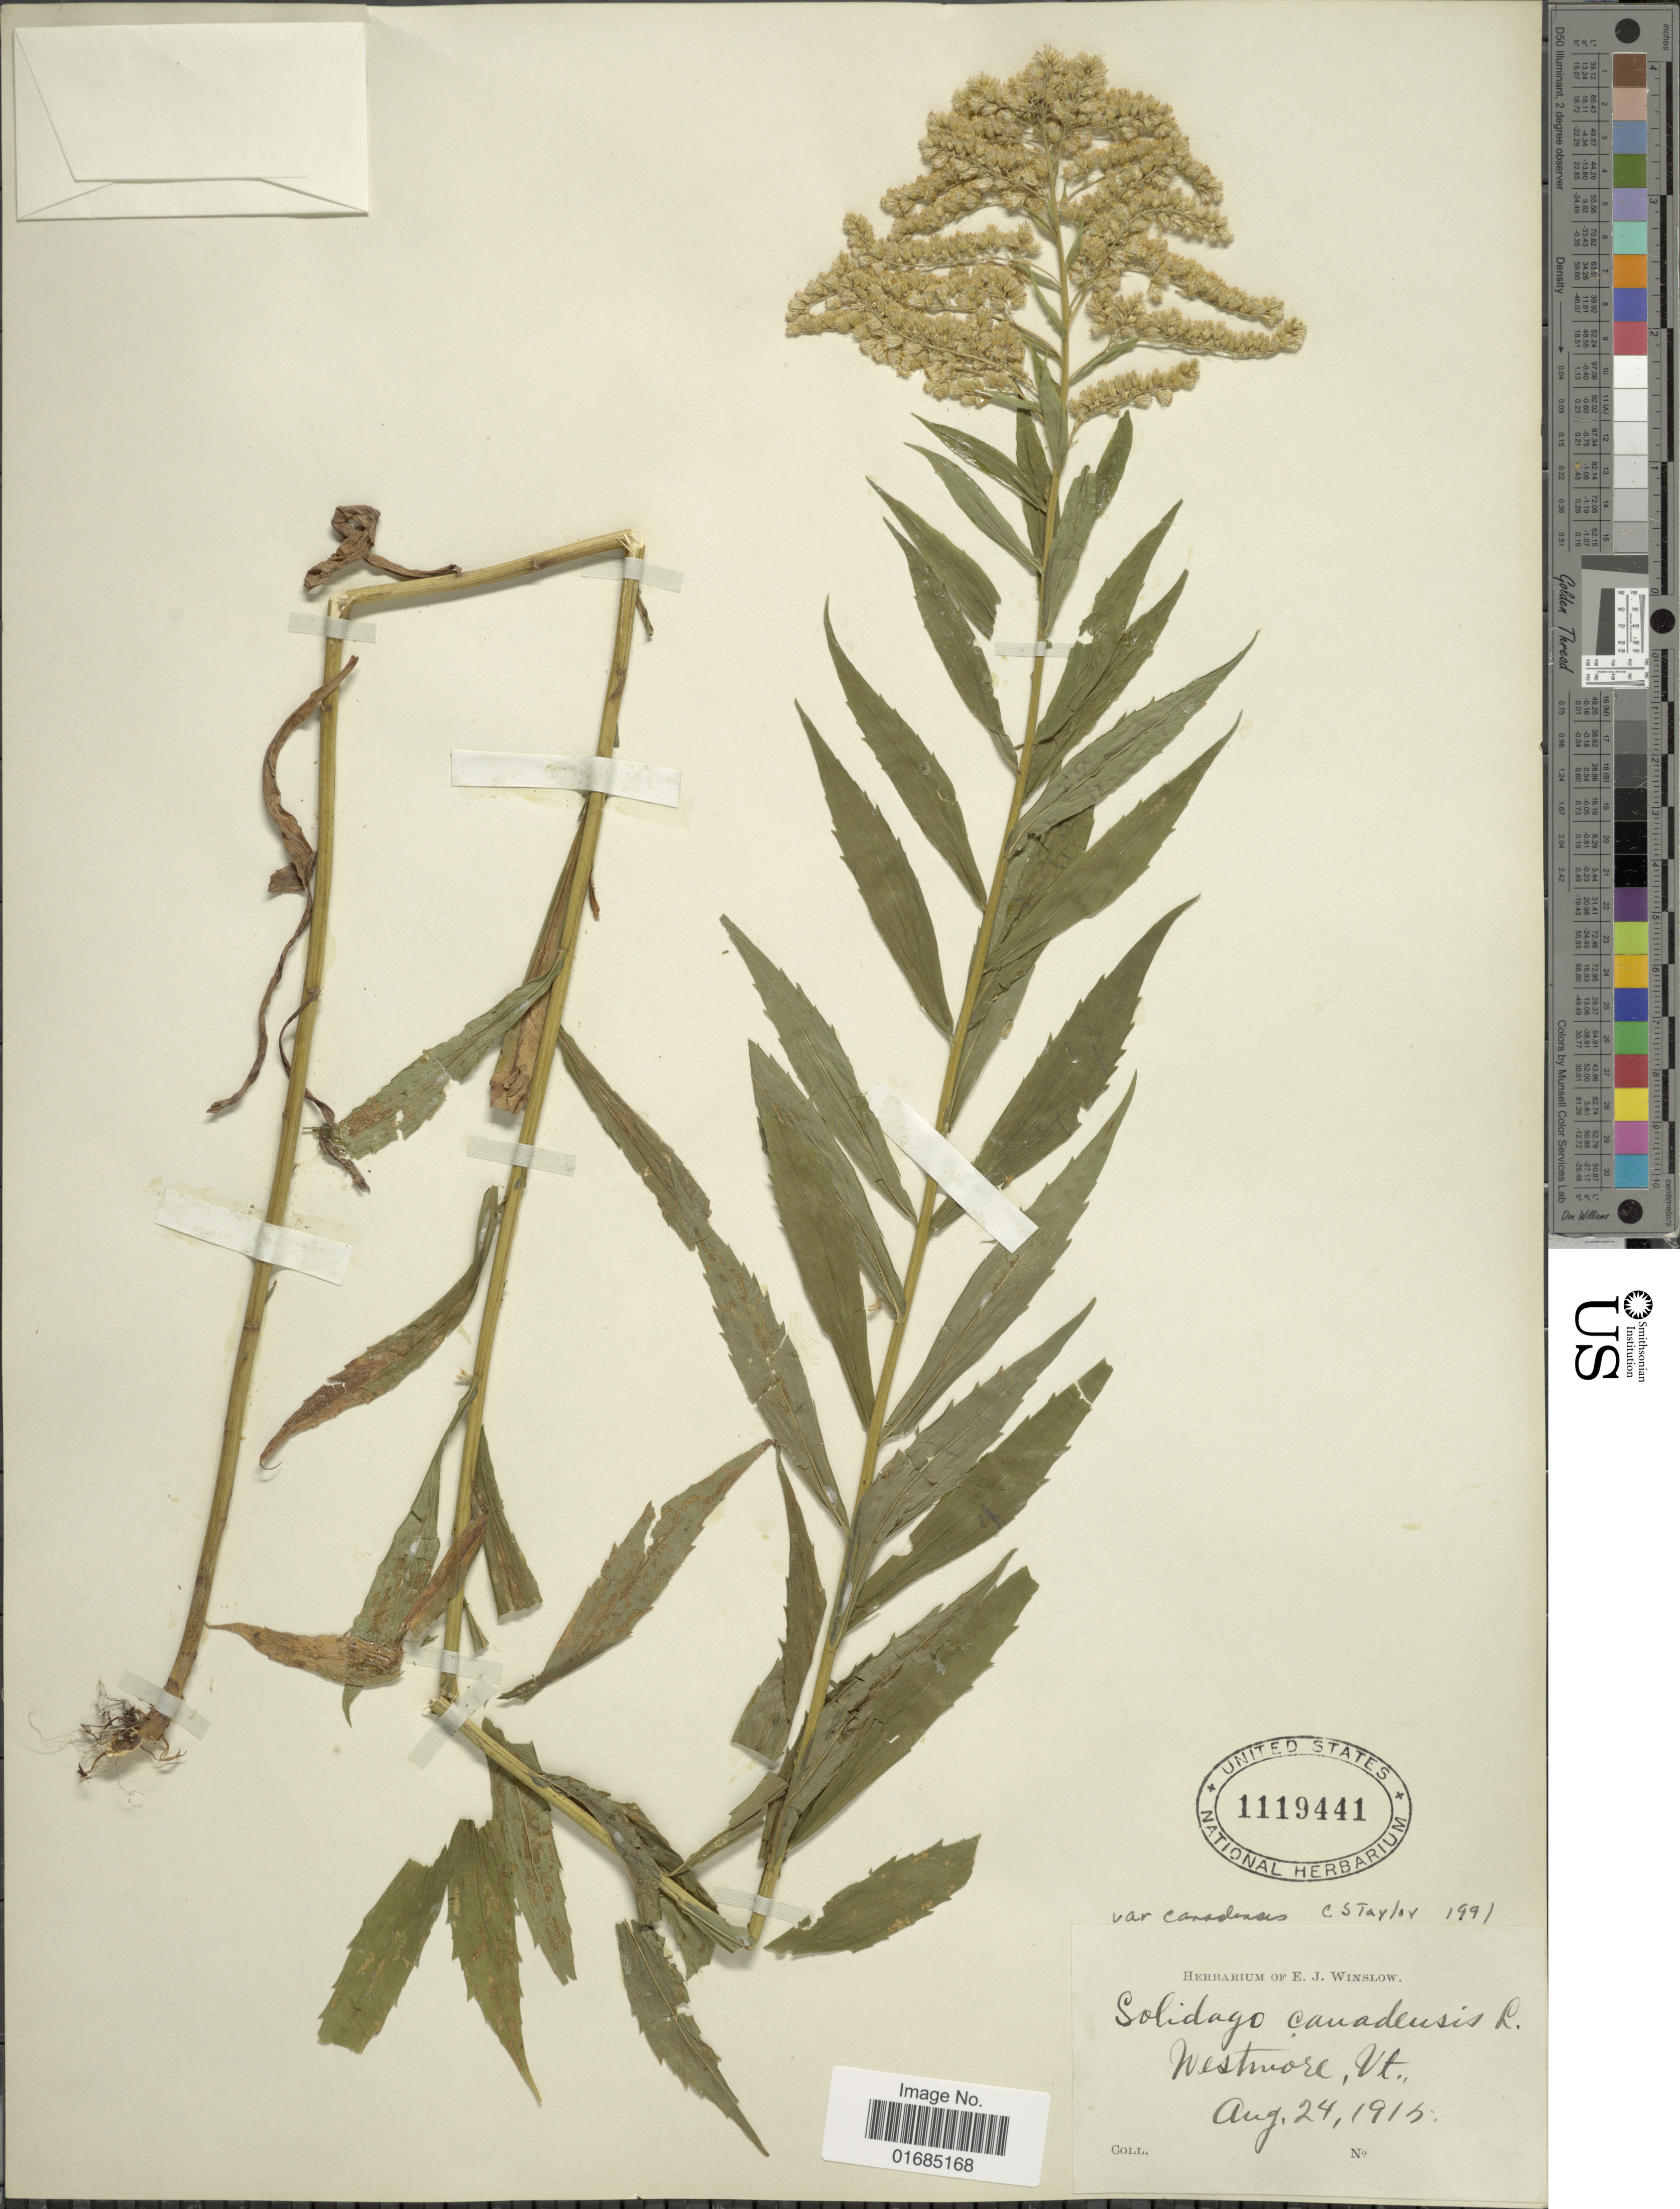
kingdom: Plantae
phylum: Tracheophyta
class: Magnoliopsida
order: Asterales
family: Asteraceae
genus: Solidago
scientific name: Solidago canadensis var. canadensis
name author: L.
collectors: ex herb. E. J. Winslow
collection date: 1915-08-24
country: United States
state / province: Vermont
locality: Westmore, Vt.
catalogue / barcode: US 1119441